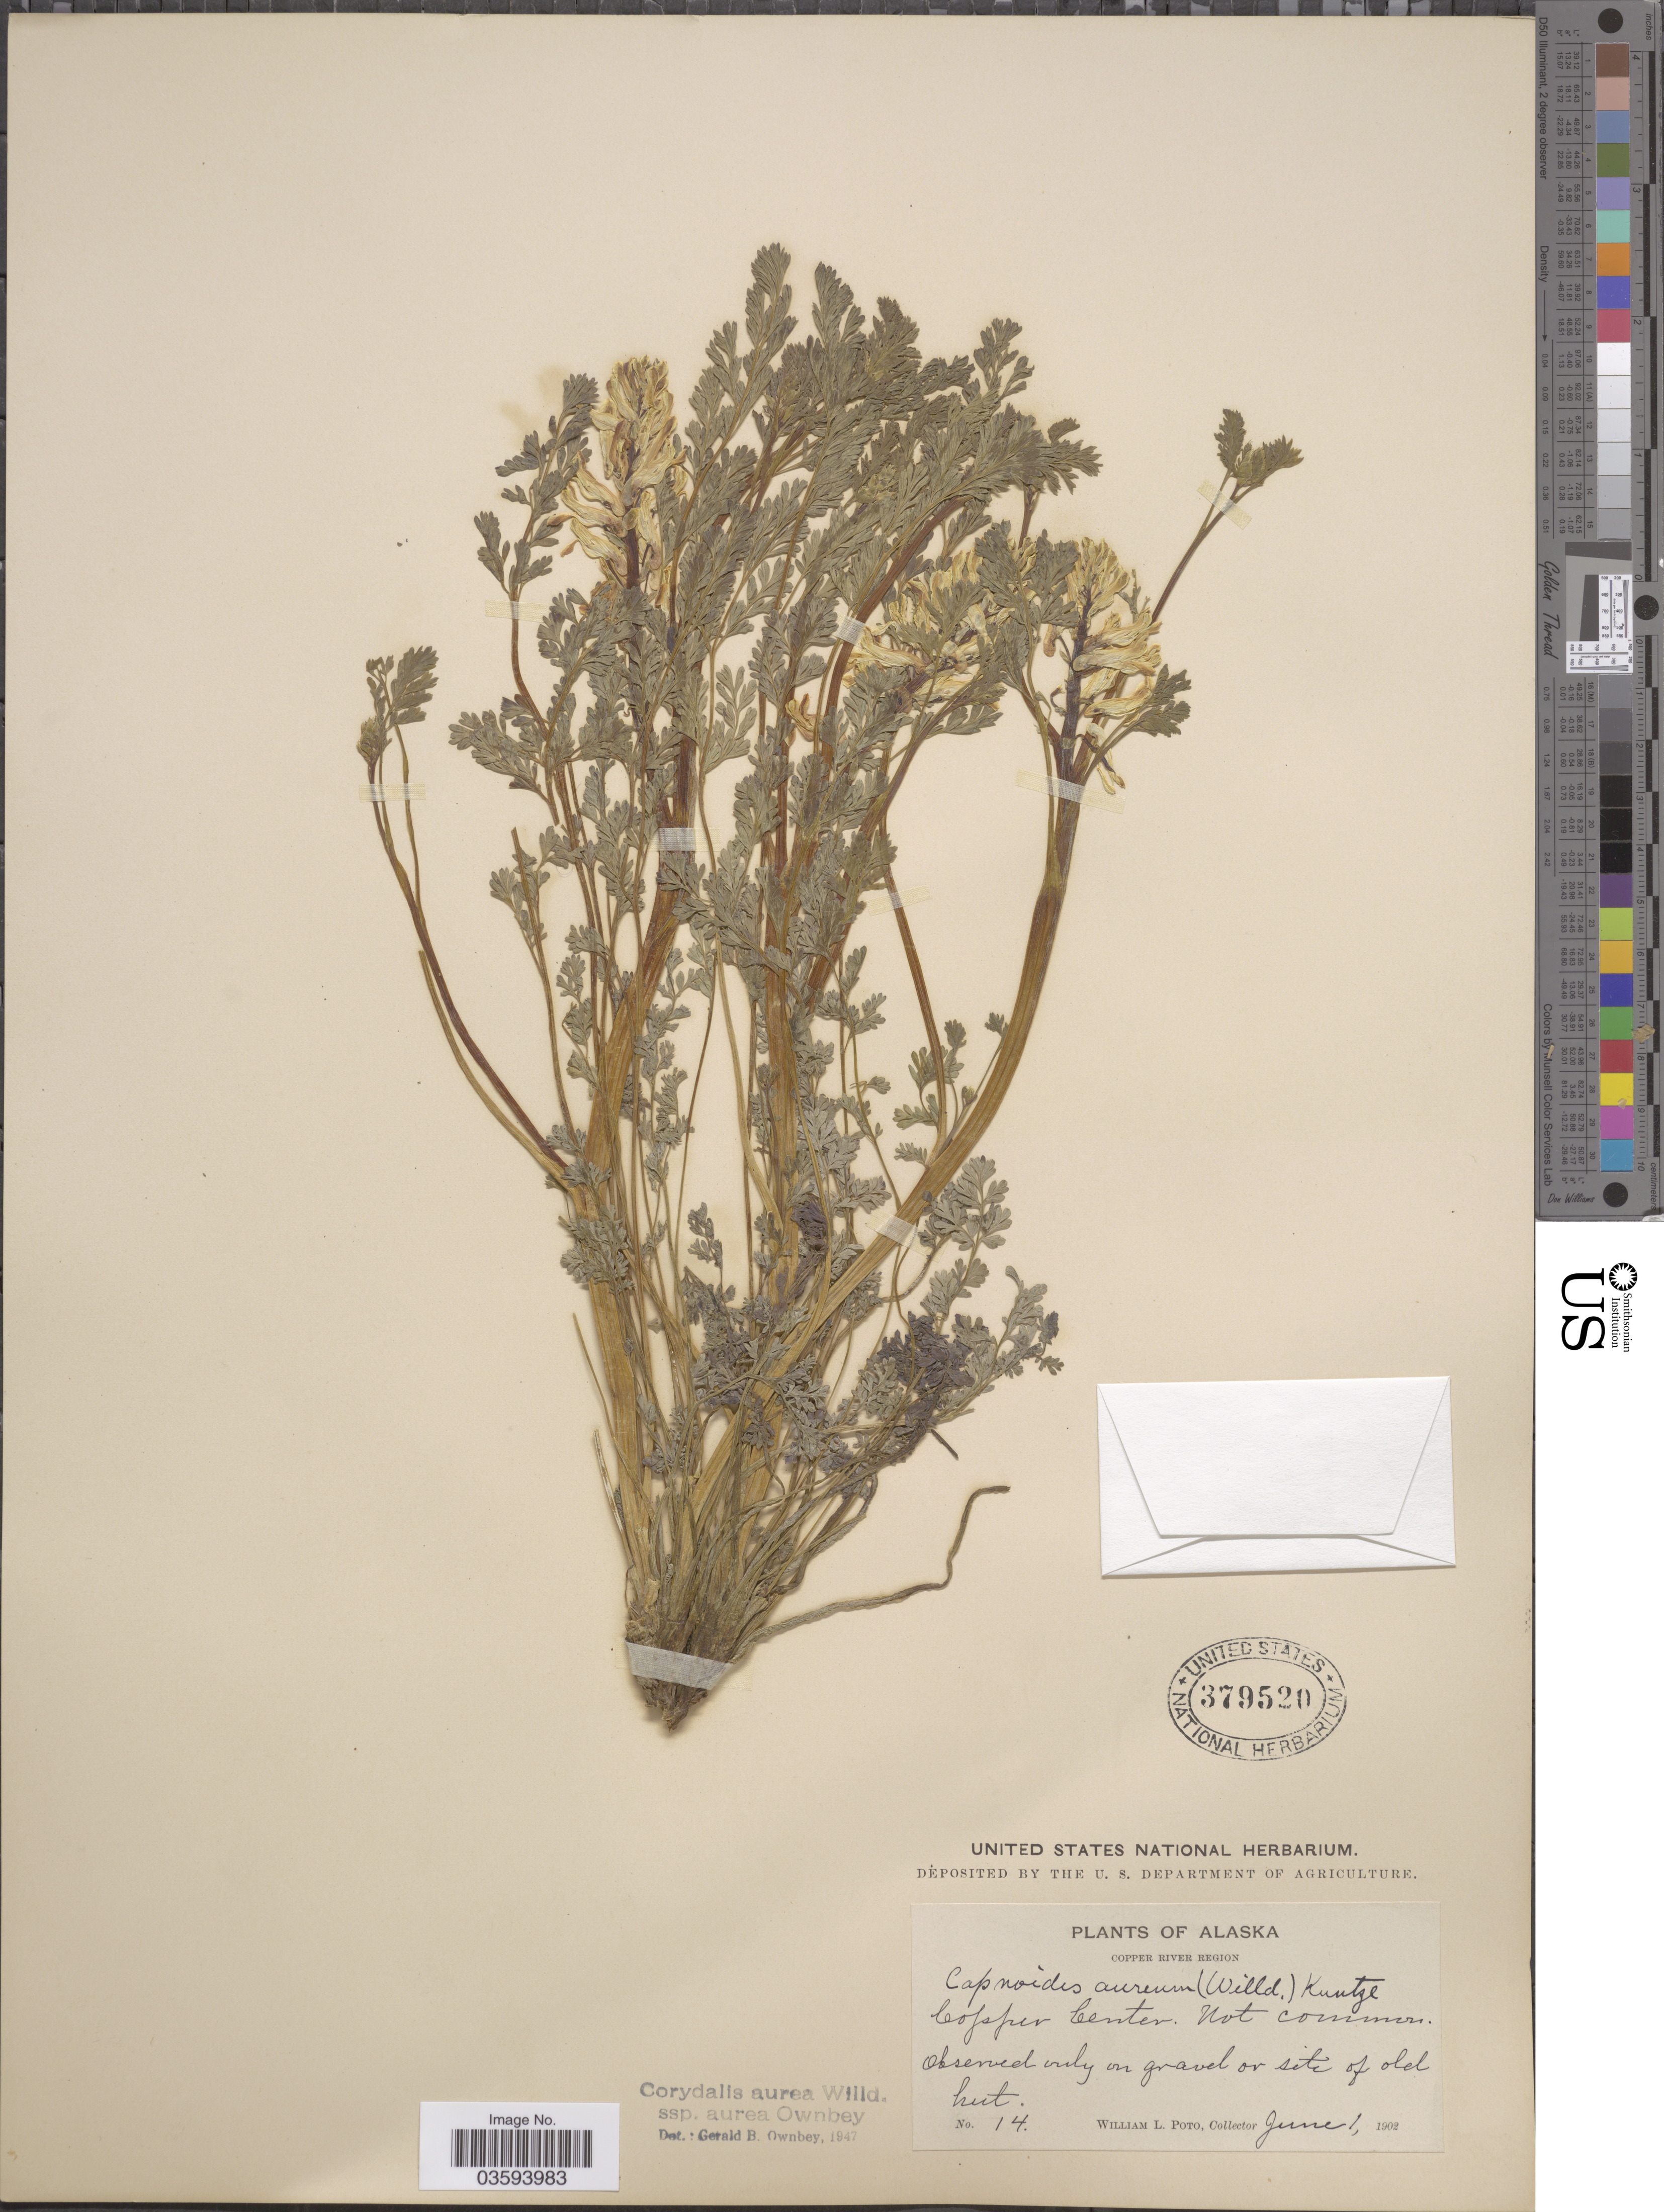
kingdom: Plantae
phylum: Tracheophyta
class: Magnoliopsida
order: Ranunculales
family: Papaveraceae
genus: Corydalis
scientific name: Corydalis aurea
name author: Willd.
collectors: W. Poto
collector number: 14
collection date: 1902-06-01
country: United States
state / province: Alaska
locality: Copper River Region. Copper Center.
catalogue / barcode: US 379520